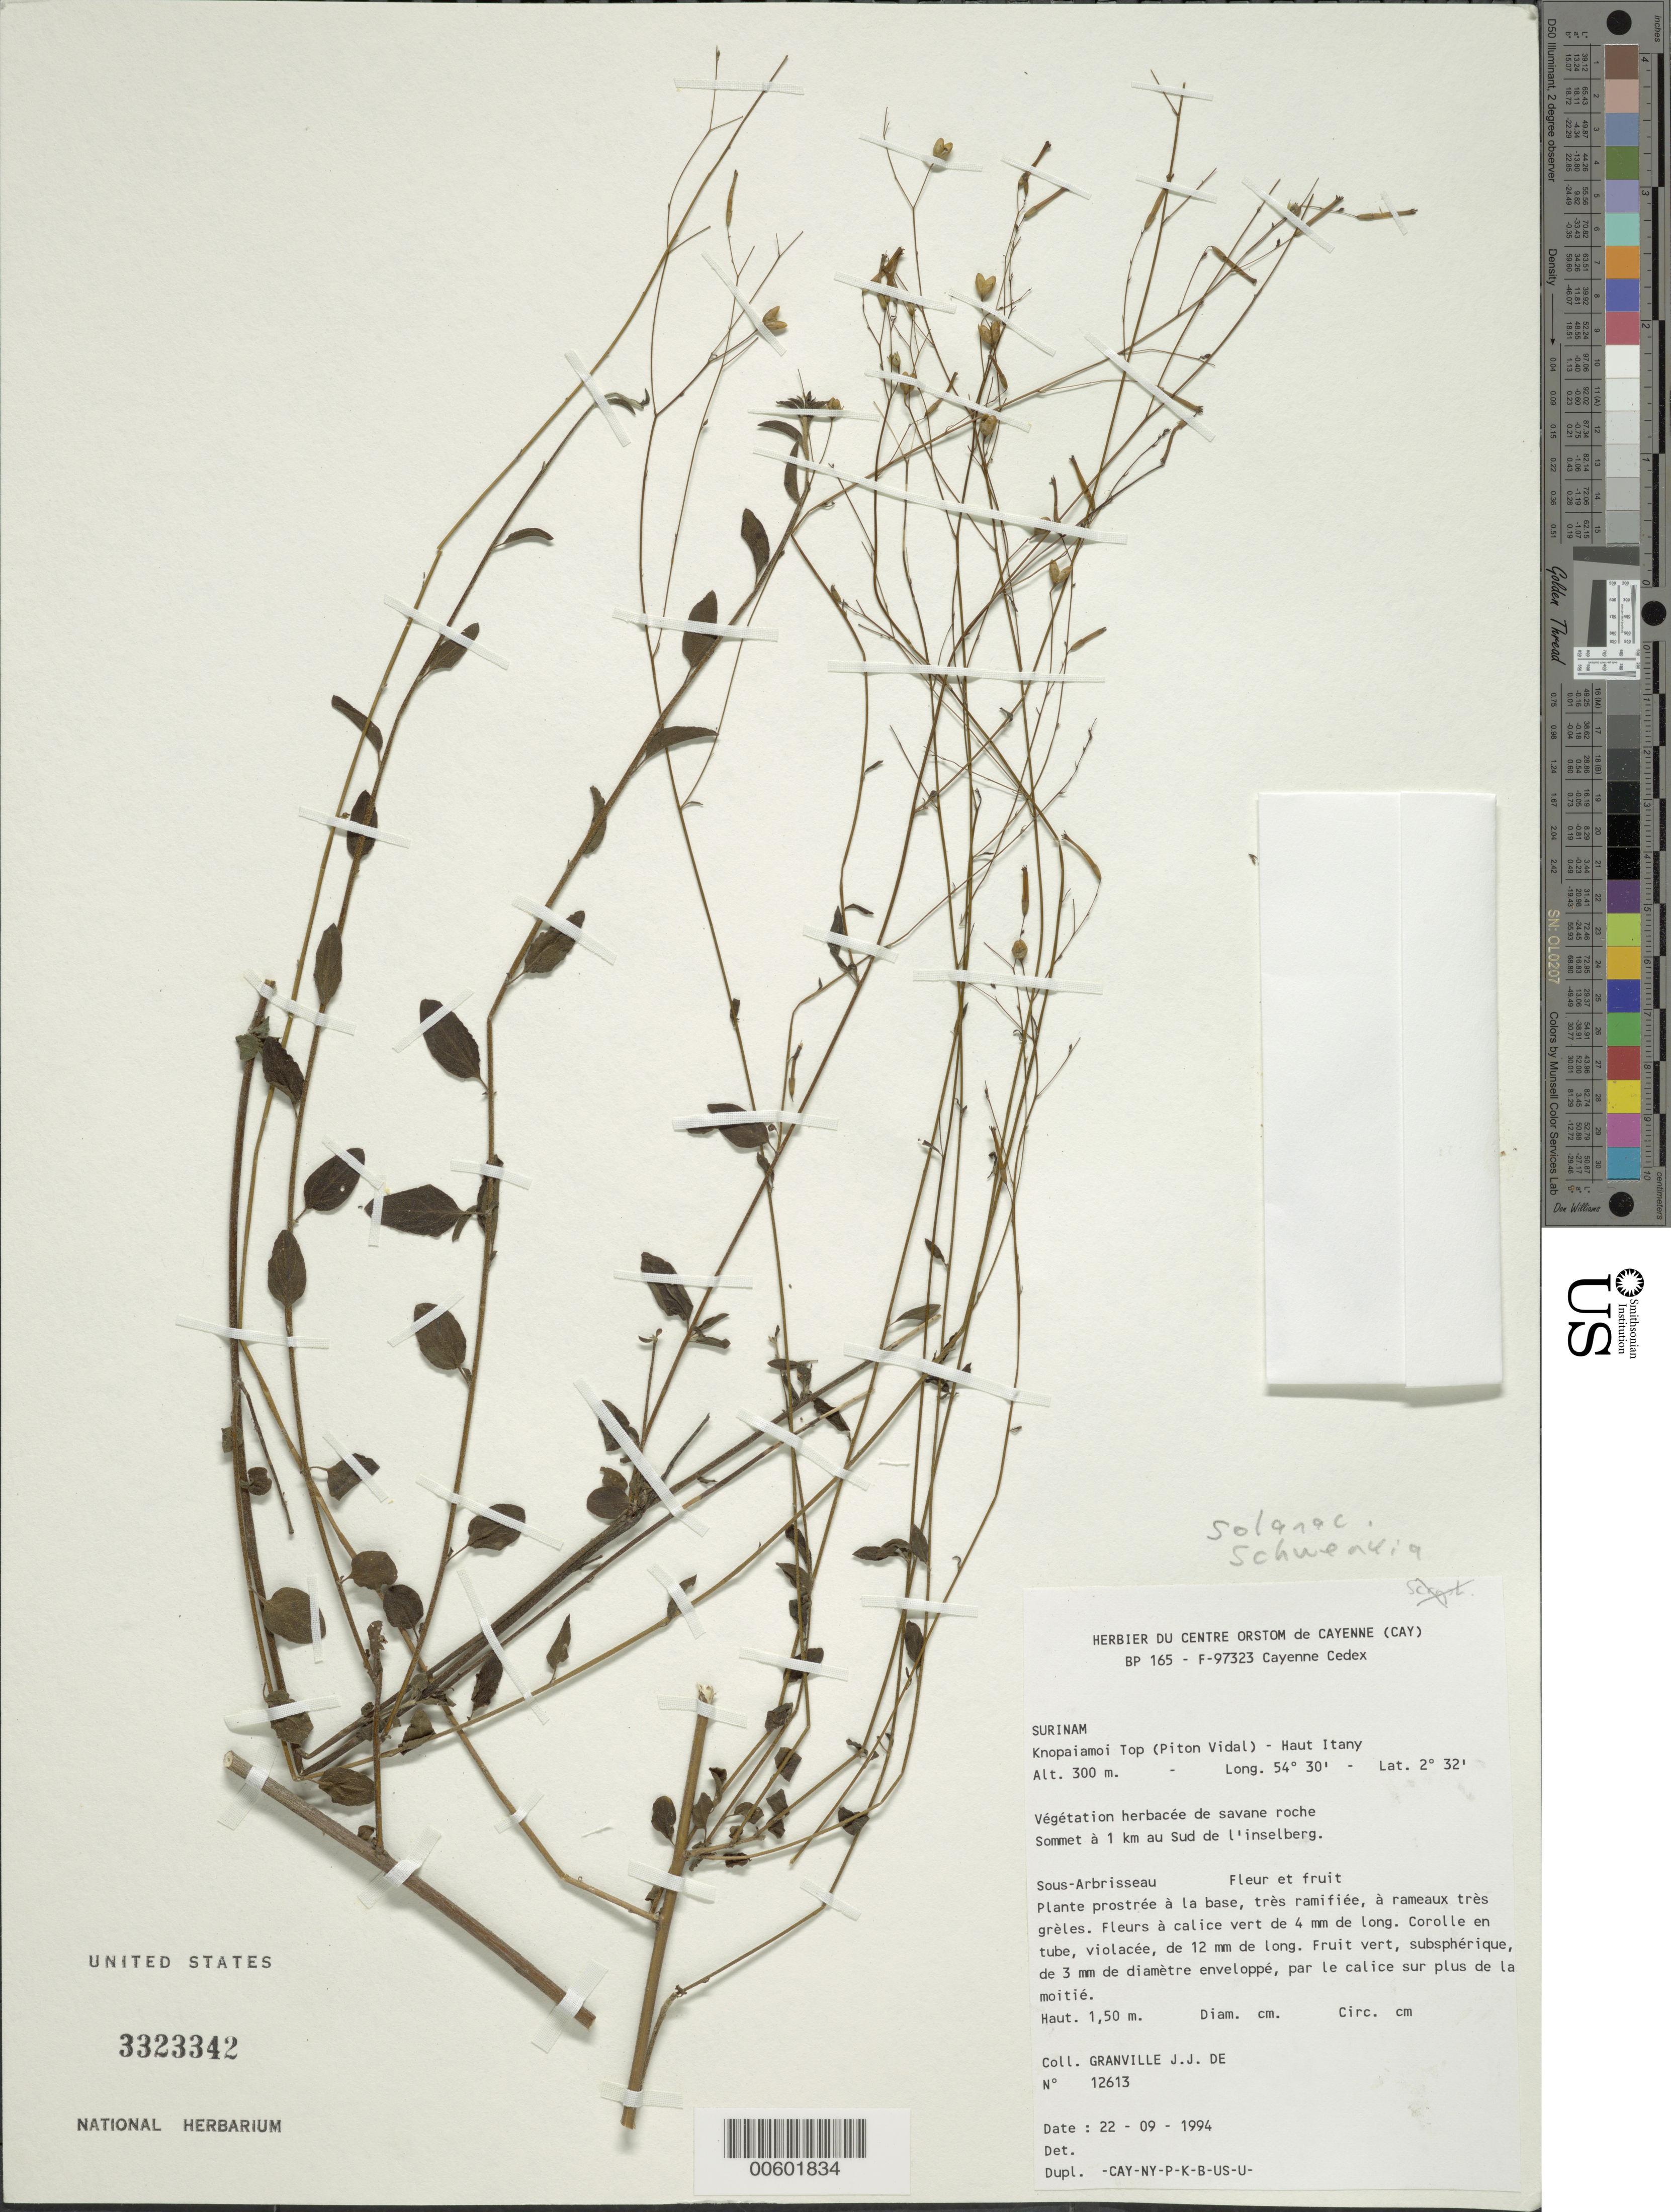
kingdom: Plantae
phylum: Tracheophyta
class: Magnoliopsida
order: Solanales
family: Solanaceae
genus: Schwenckia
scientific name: Schwenckia sp.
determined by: Liesner, R. L.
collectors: J.-J. de Granville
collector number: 12613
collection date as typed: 22-Sep-94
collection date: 1994-09-22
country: Suriname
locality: Knopaiamoi Top (Piton Vidal), Haut Itany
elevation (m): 300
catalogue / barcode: US 3323342